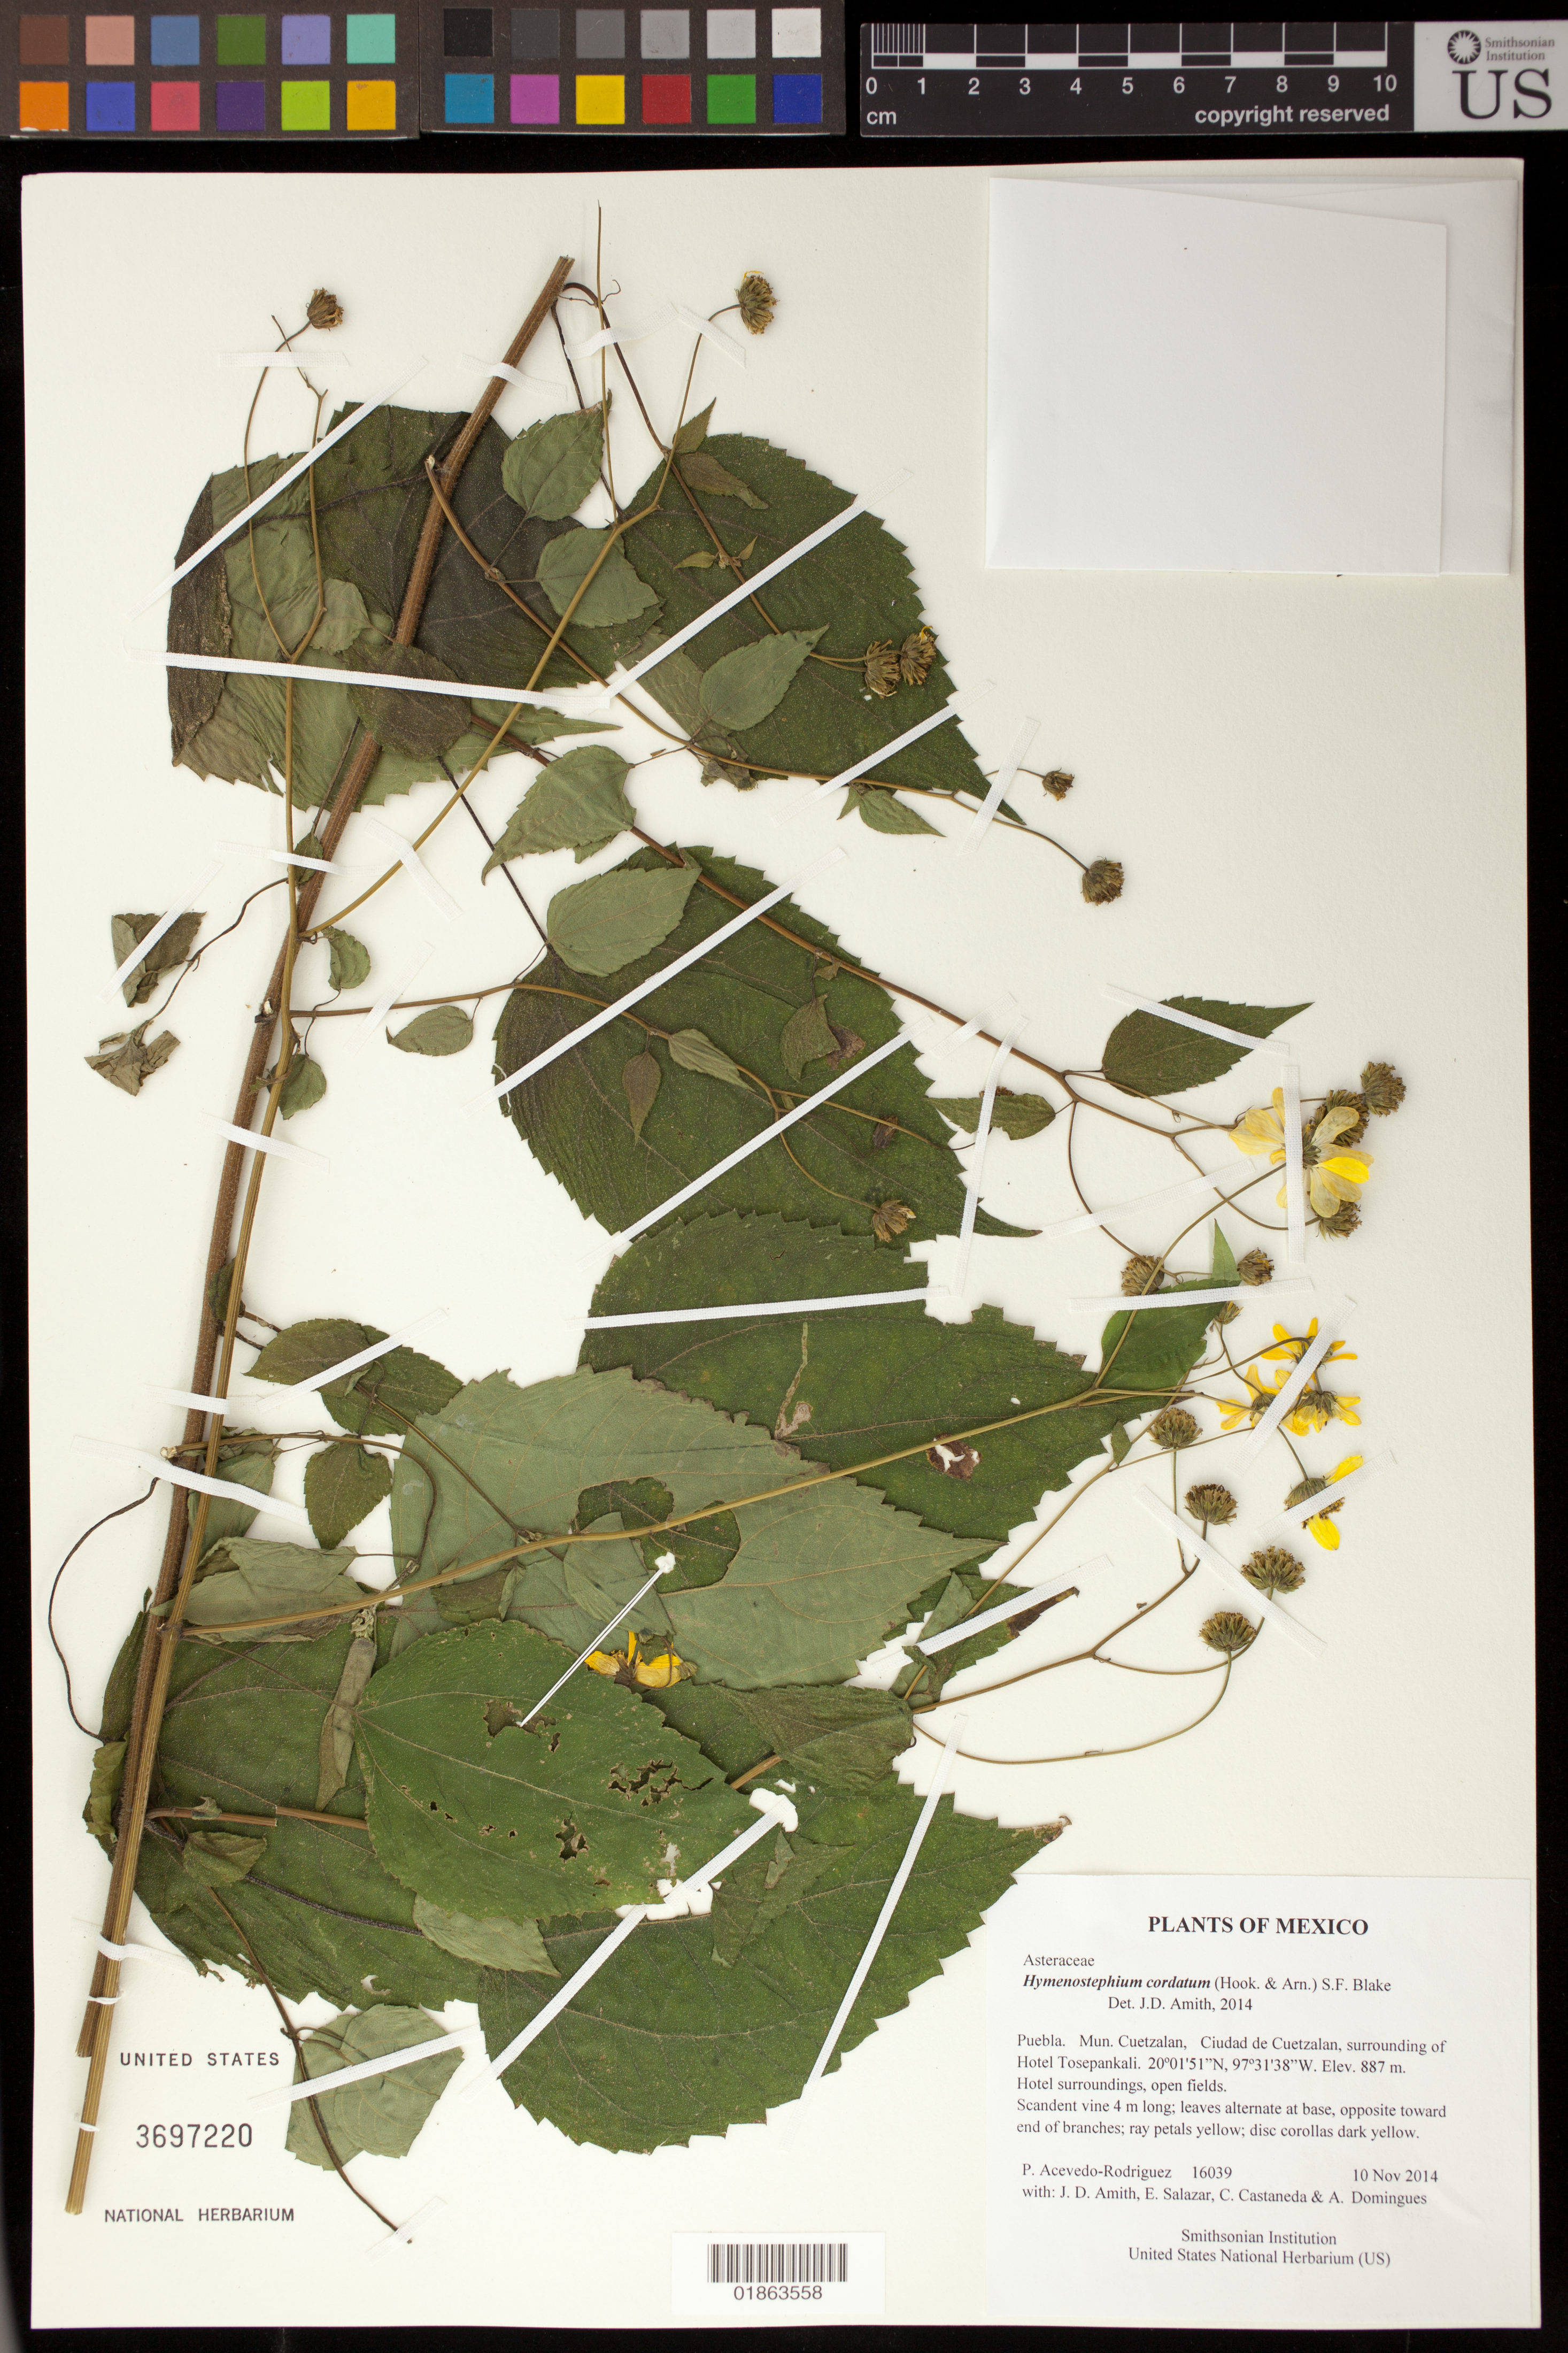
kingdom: Plantae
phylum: Tracheophyta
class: Magnoliopsida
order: Asterales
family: Asteraceae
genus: Hymenostephium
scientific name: Hymenostephium cordatum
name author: (Hook. & Arn.) S.F. Blake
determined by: Amith, Jonathan D.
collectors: P. Acevedo-Rodr., J. D. Amith, E. Salazar, C. Castaneda & A. Domingues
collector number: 16039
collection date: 2014-11-10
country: Mexico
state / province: Puebla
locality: Mun. Cuetzalan, Ciudad de Cuetzalan, surrounding of Hotel Tosepankali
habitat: Hotel surroundings, open fields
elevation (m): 887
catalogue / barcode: US 3697220